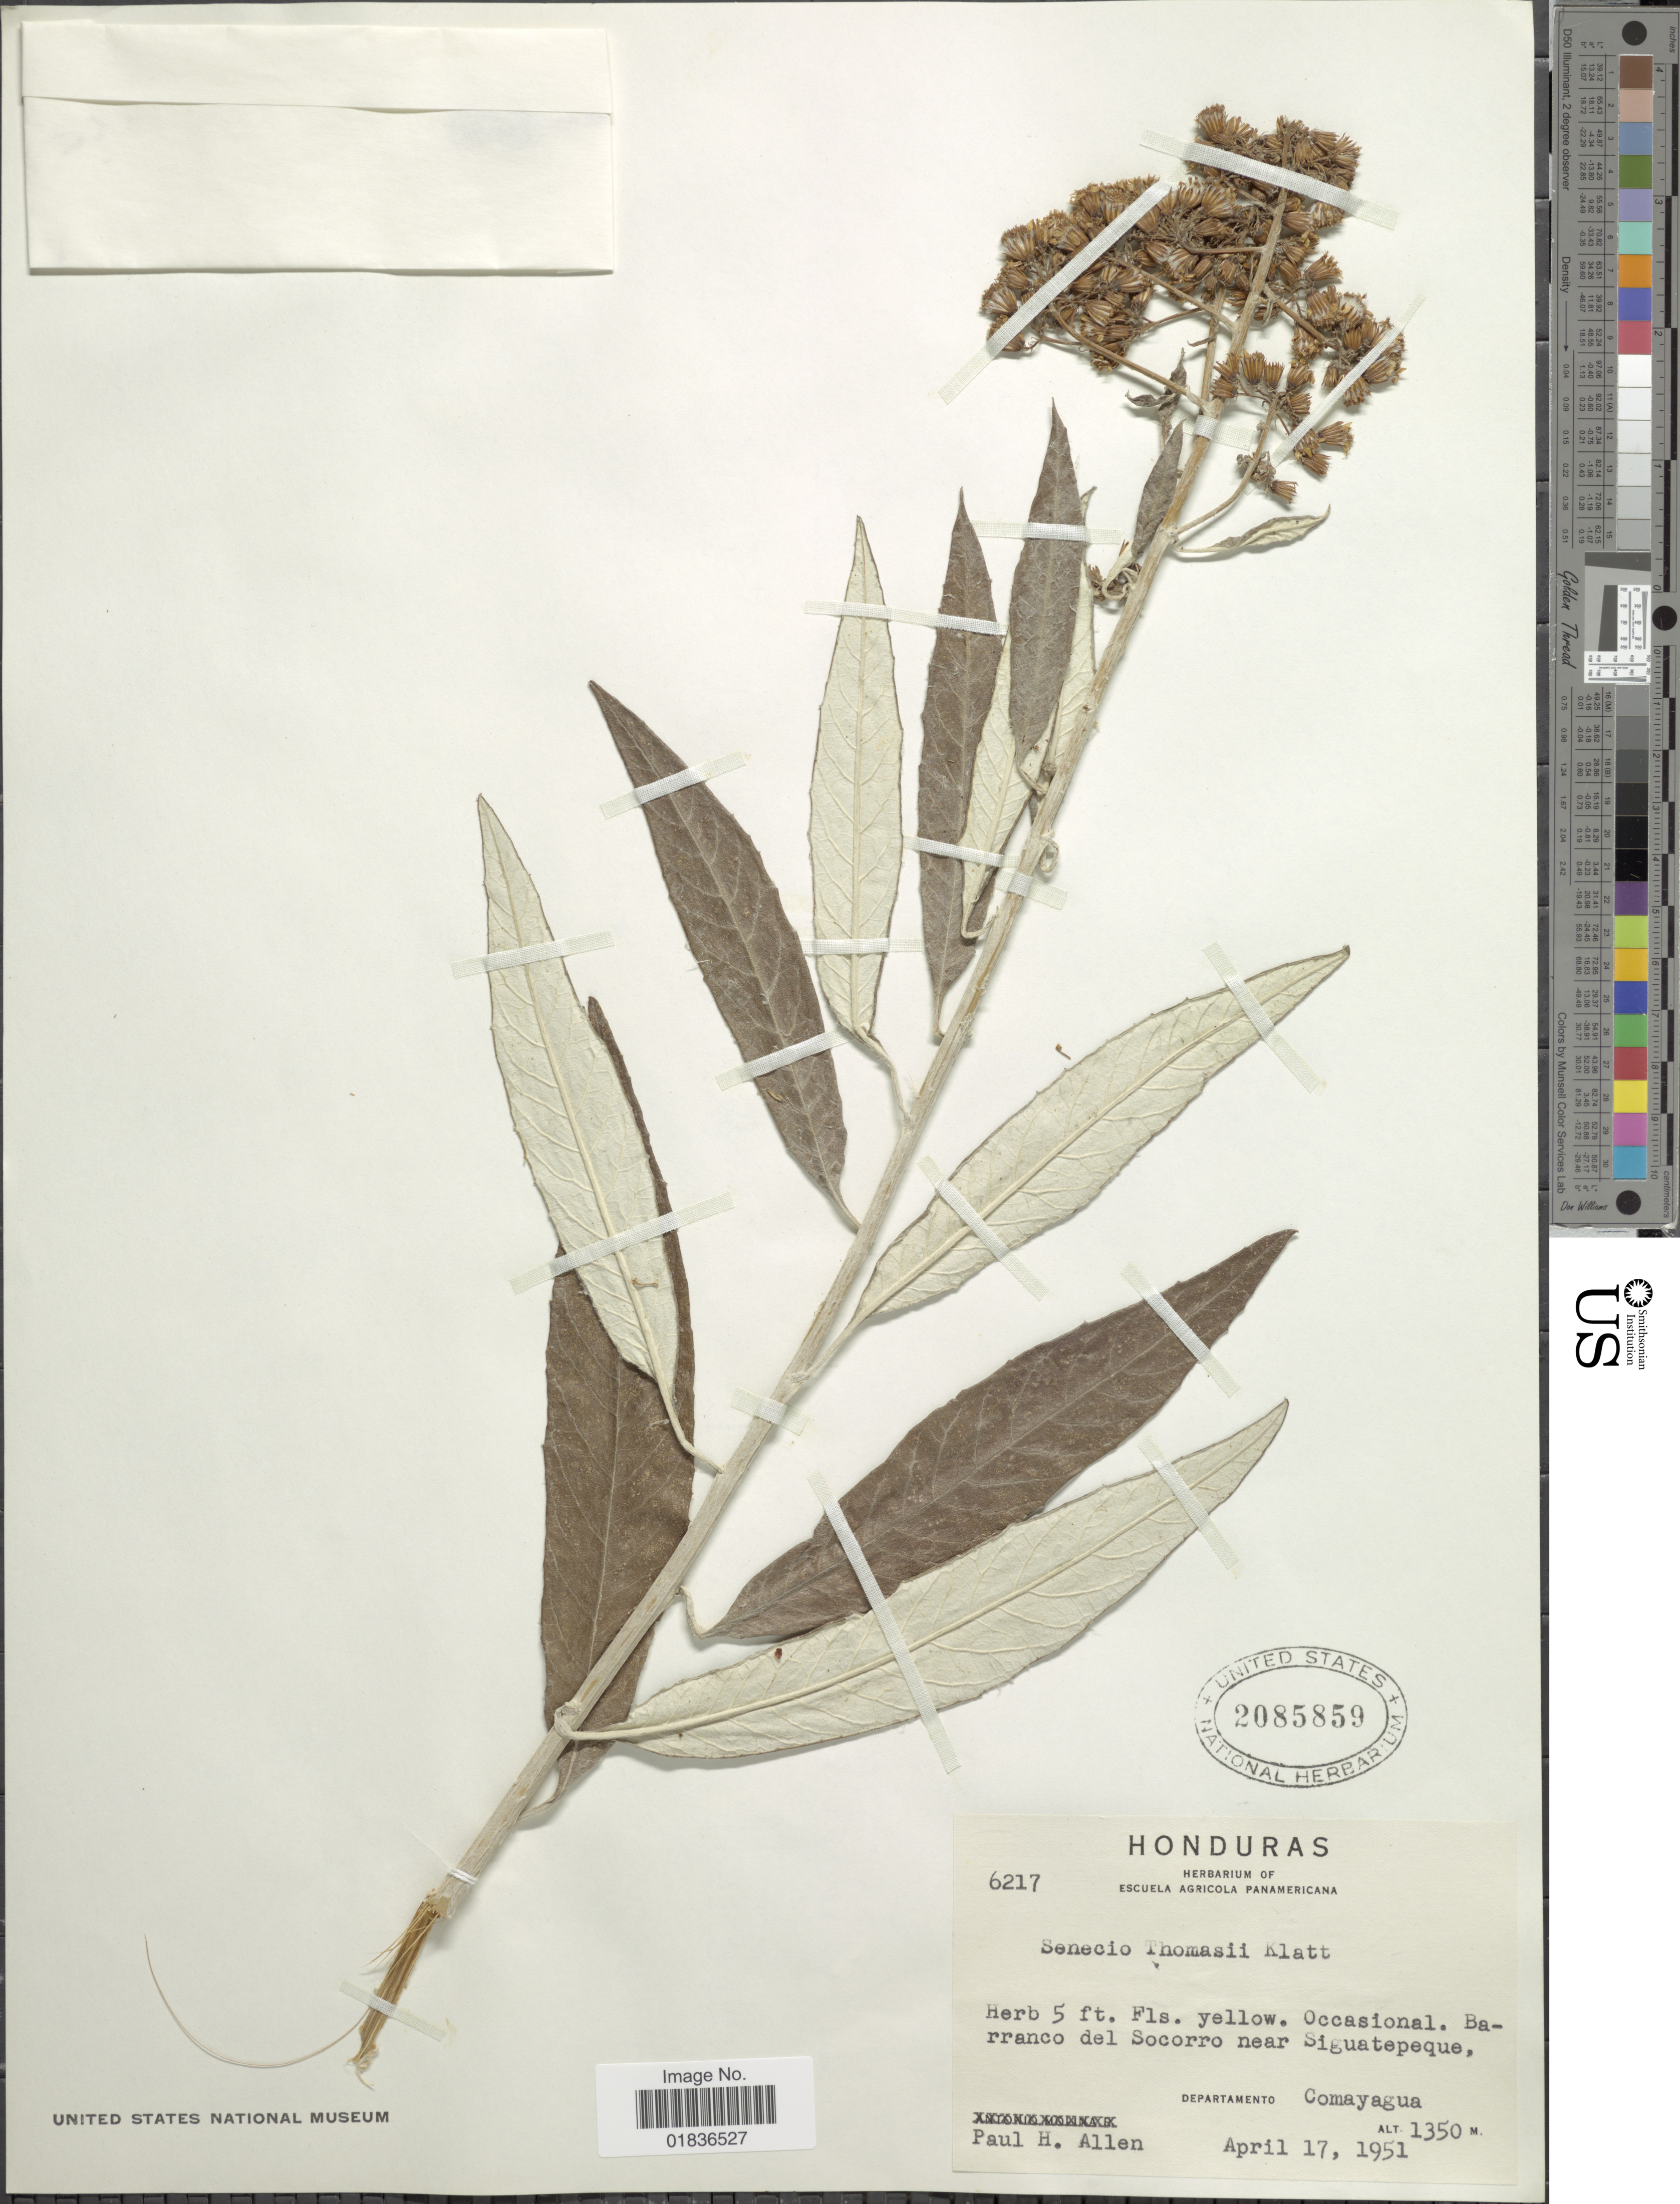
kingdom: Plantae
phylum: Tracheophyta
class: Magnoliopsida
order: Asterales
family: Asteraceae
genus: Senecio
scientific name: Senecio deppeanus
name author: Hemsl.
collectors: P. H. Allen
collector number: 6217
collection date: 1951-04-17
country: Honduras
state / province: Comayagua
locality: Barranco del Socorro near Siguatepeque.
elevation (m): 1350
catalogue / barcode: US 2085859